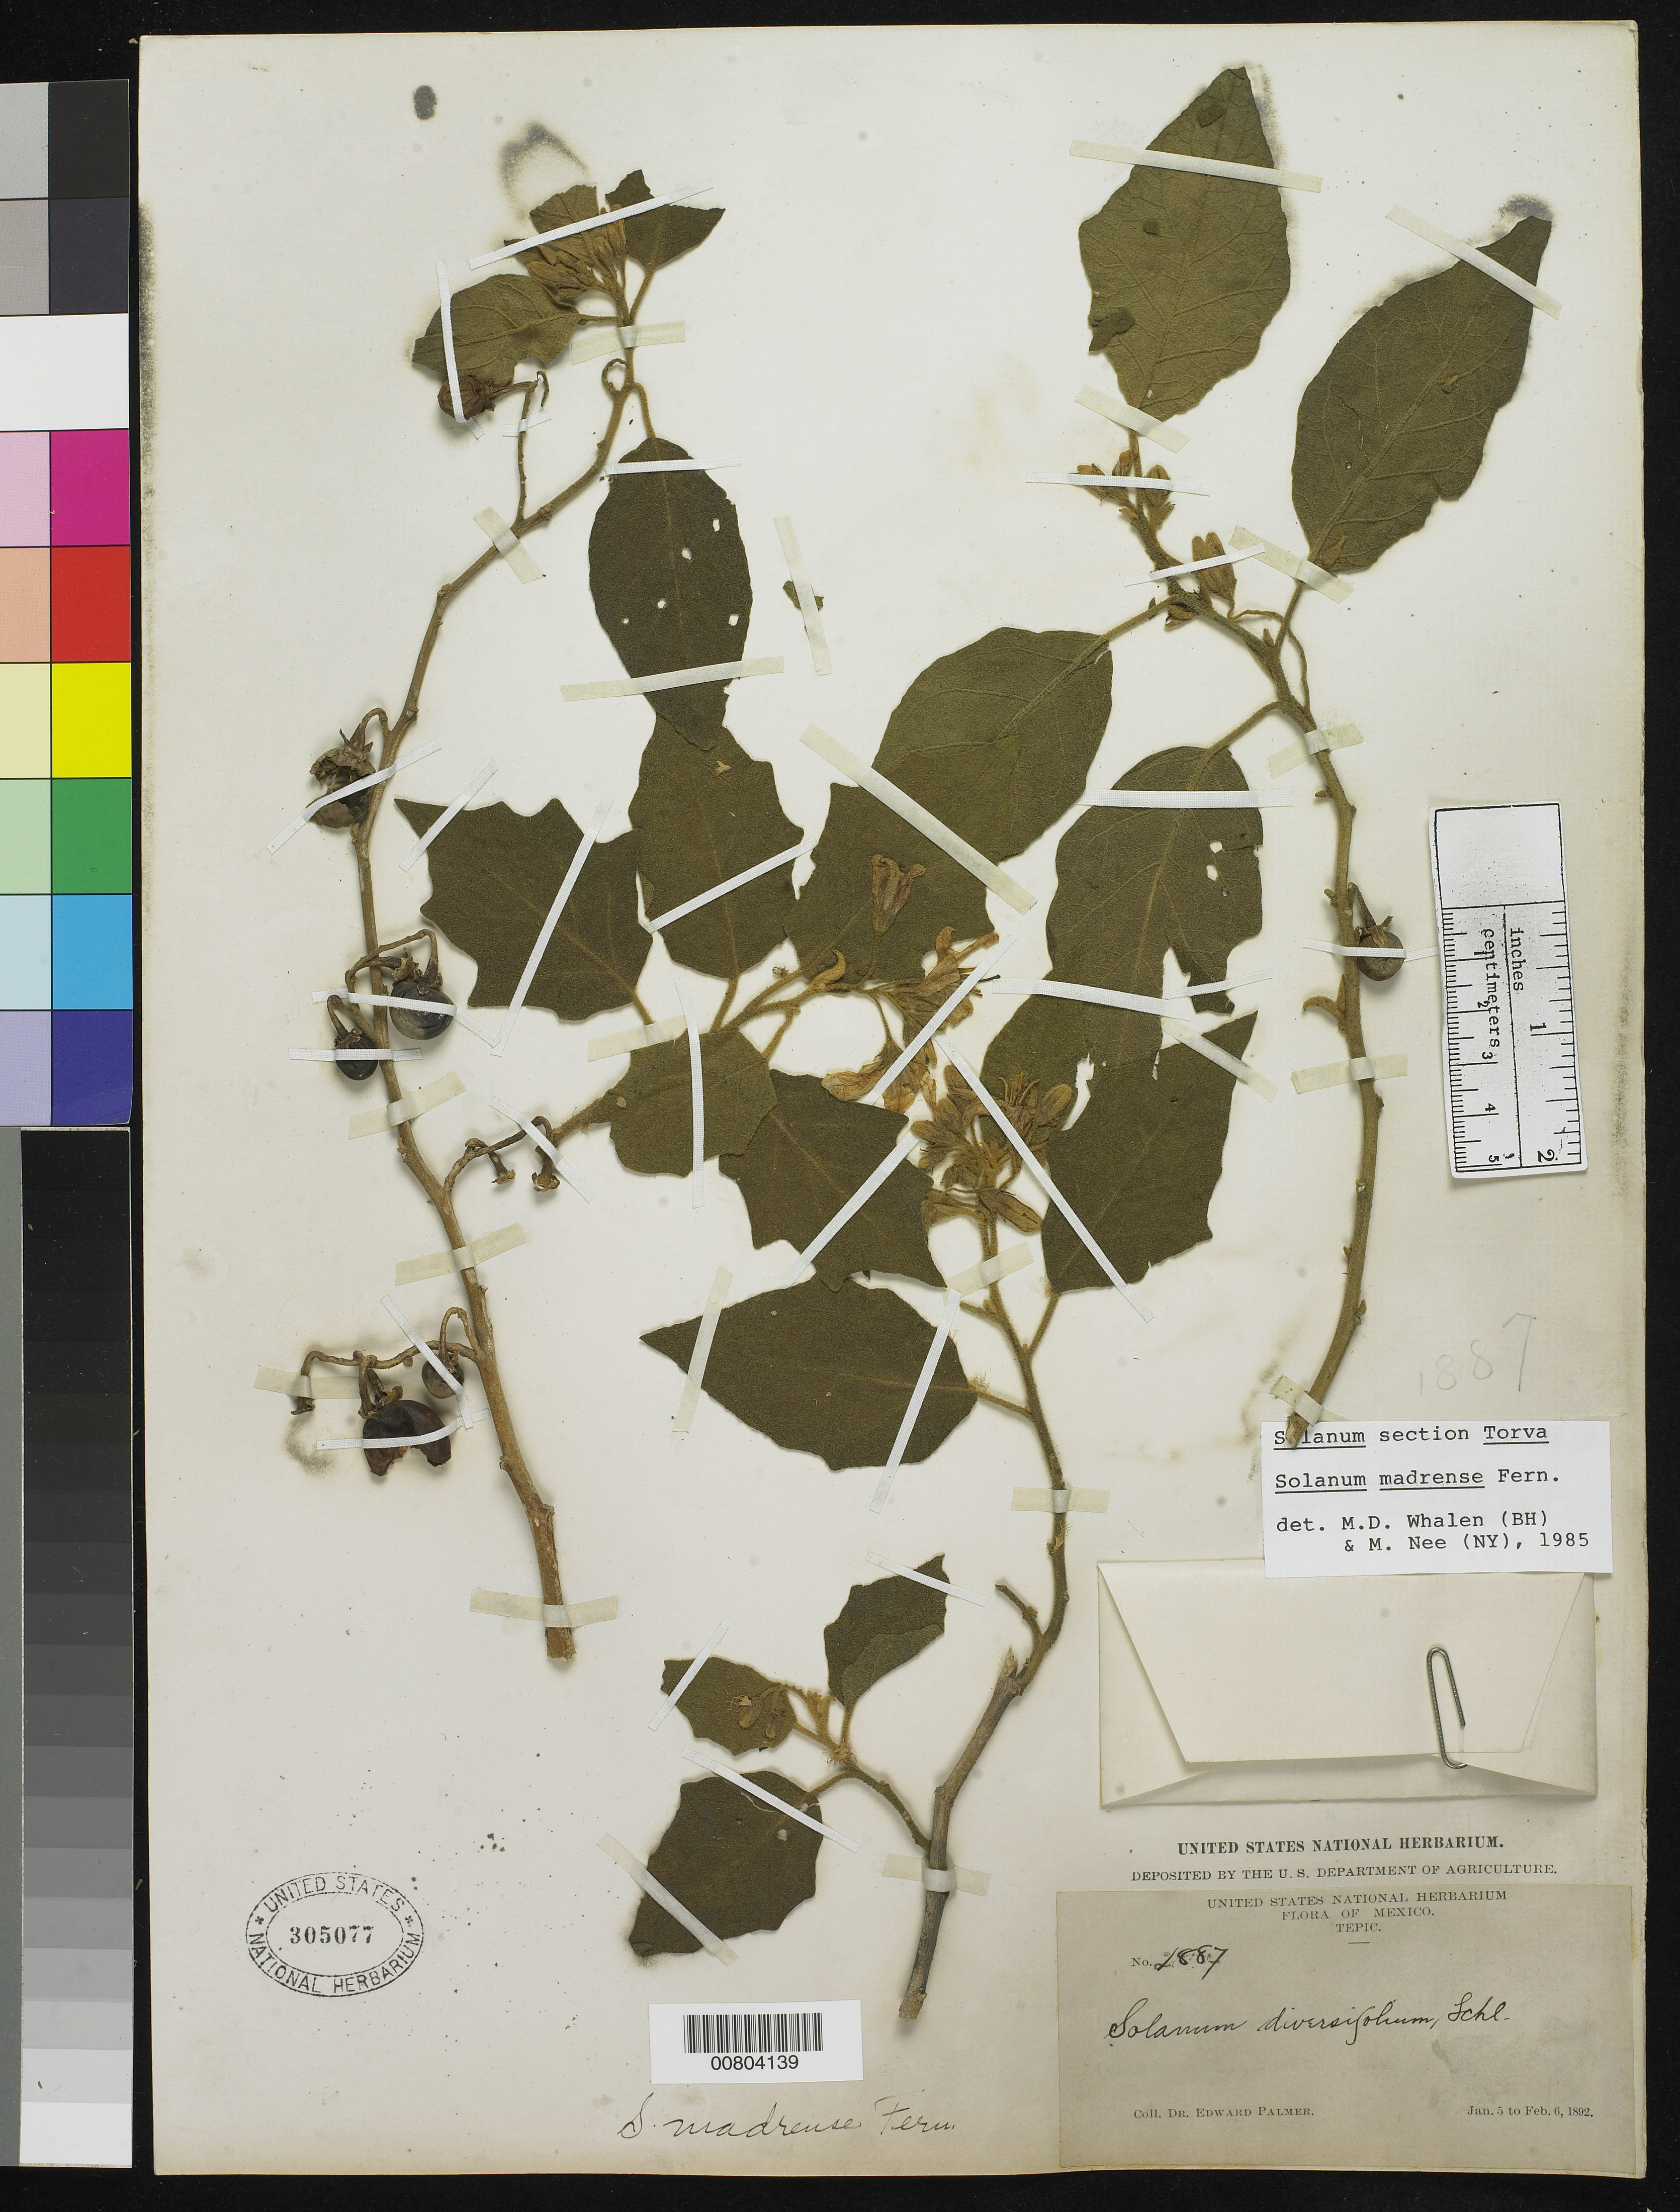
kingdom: Plantae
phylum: Tracheophyta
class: Magnoliopsida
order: Solanales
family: Solanaceae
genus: Solanum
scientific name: Solanum madrense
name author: Fernald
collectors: E. Palmer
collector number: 1887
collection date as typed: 05 Jan 1892 to 06 Feb 1892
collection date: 1892-01-05/1892-02-06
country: Mexico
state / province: Nayarit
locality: Tepic, Nayarit.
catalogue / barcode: US 305077